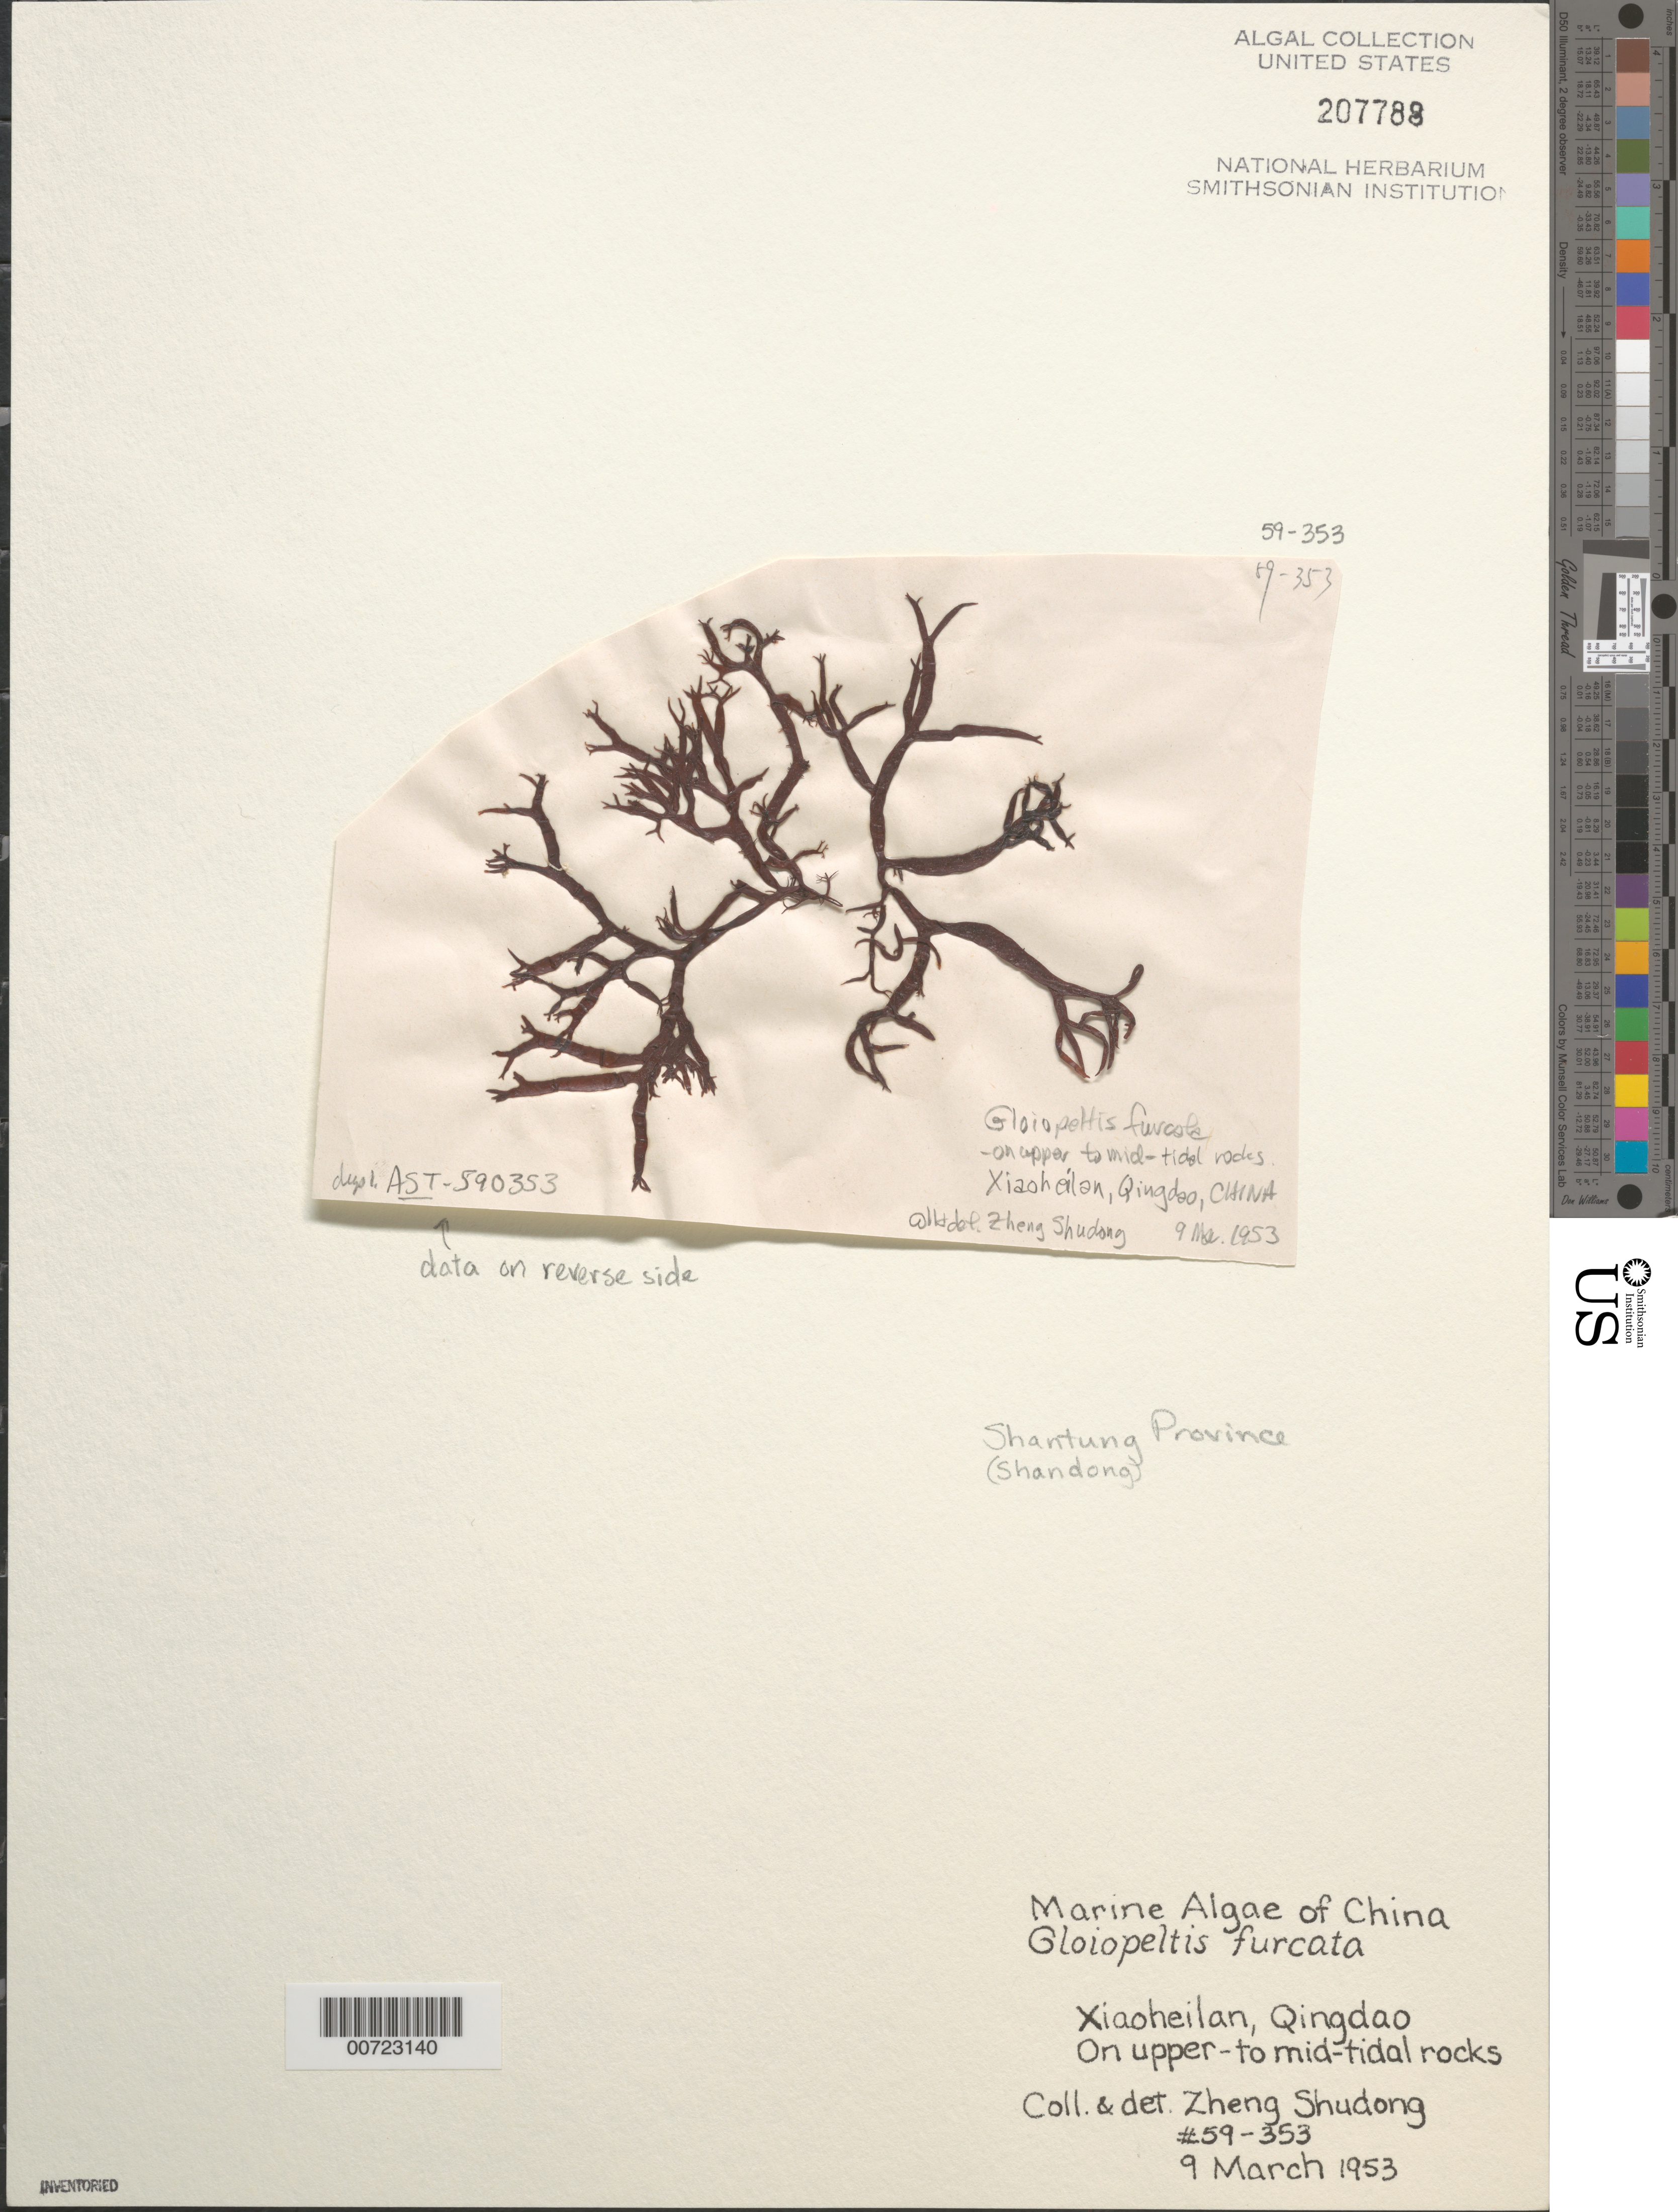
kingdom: Plantae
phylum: Rhodophyta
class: Florideophyceae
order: Gigartinales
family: Endocladiaceae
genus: Gloiopeltis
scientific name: Gloiopeltis furcata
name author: (Postels & Rupr.) J. Agardh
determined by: Shudong, Zheng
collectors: Z. Shudong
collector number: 59-353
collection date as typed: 09 Mar 1953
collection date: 1953-03-09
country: China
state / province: Shandong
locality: Qingdao (Tsingtao), Xiaoheilan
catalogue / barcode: US 207788